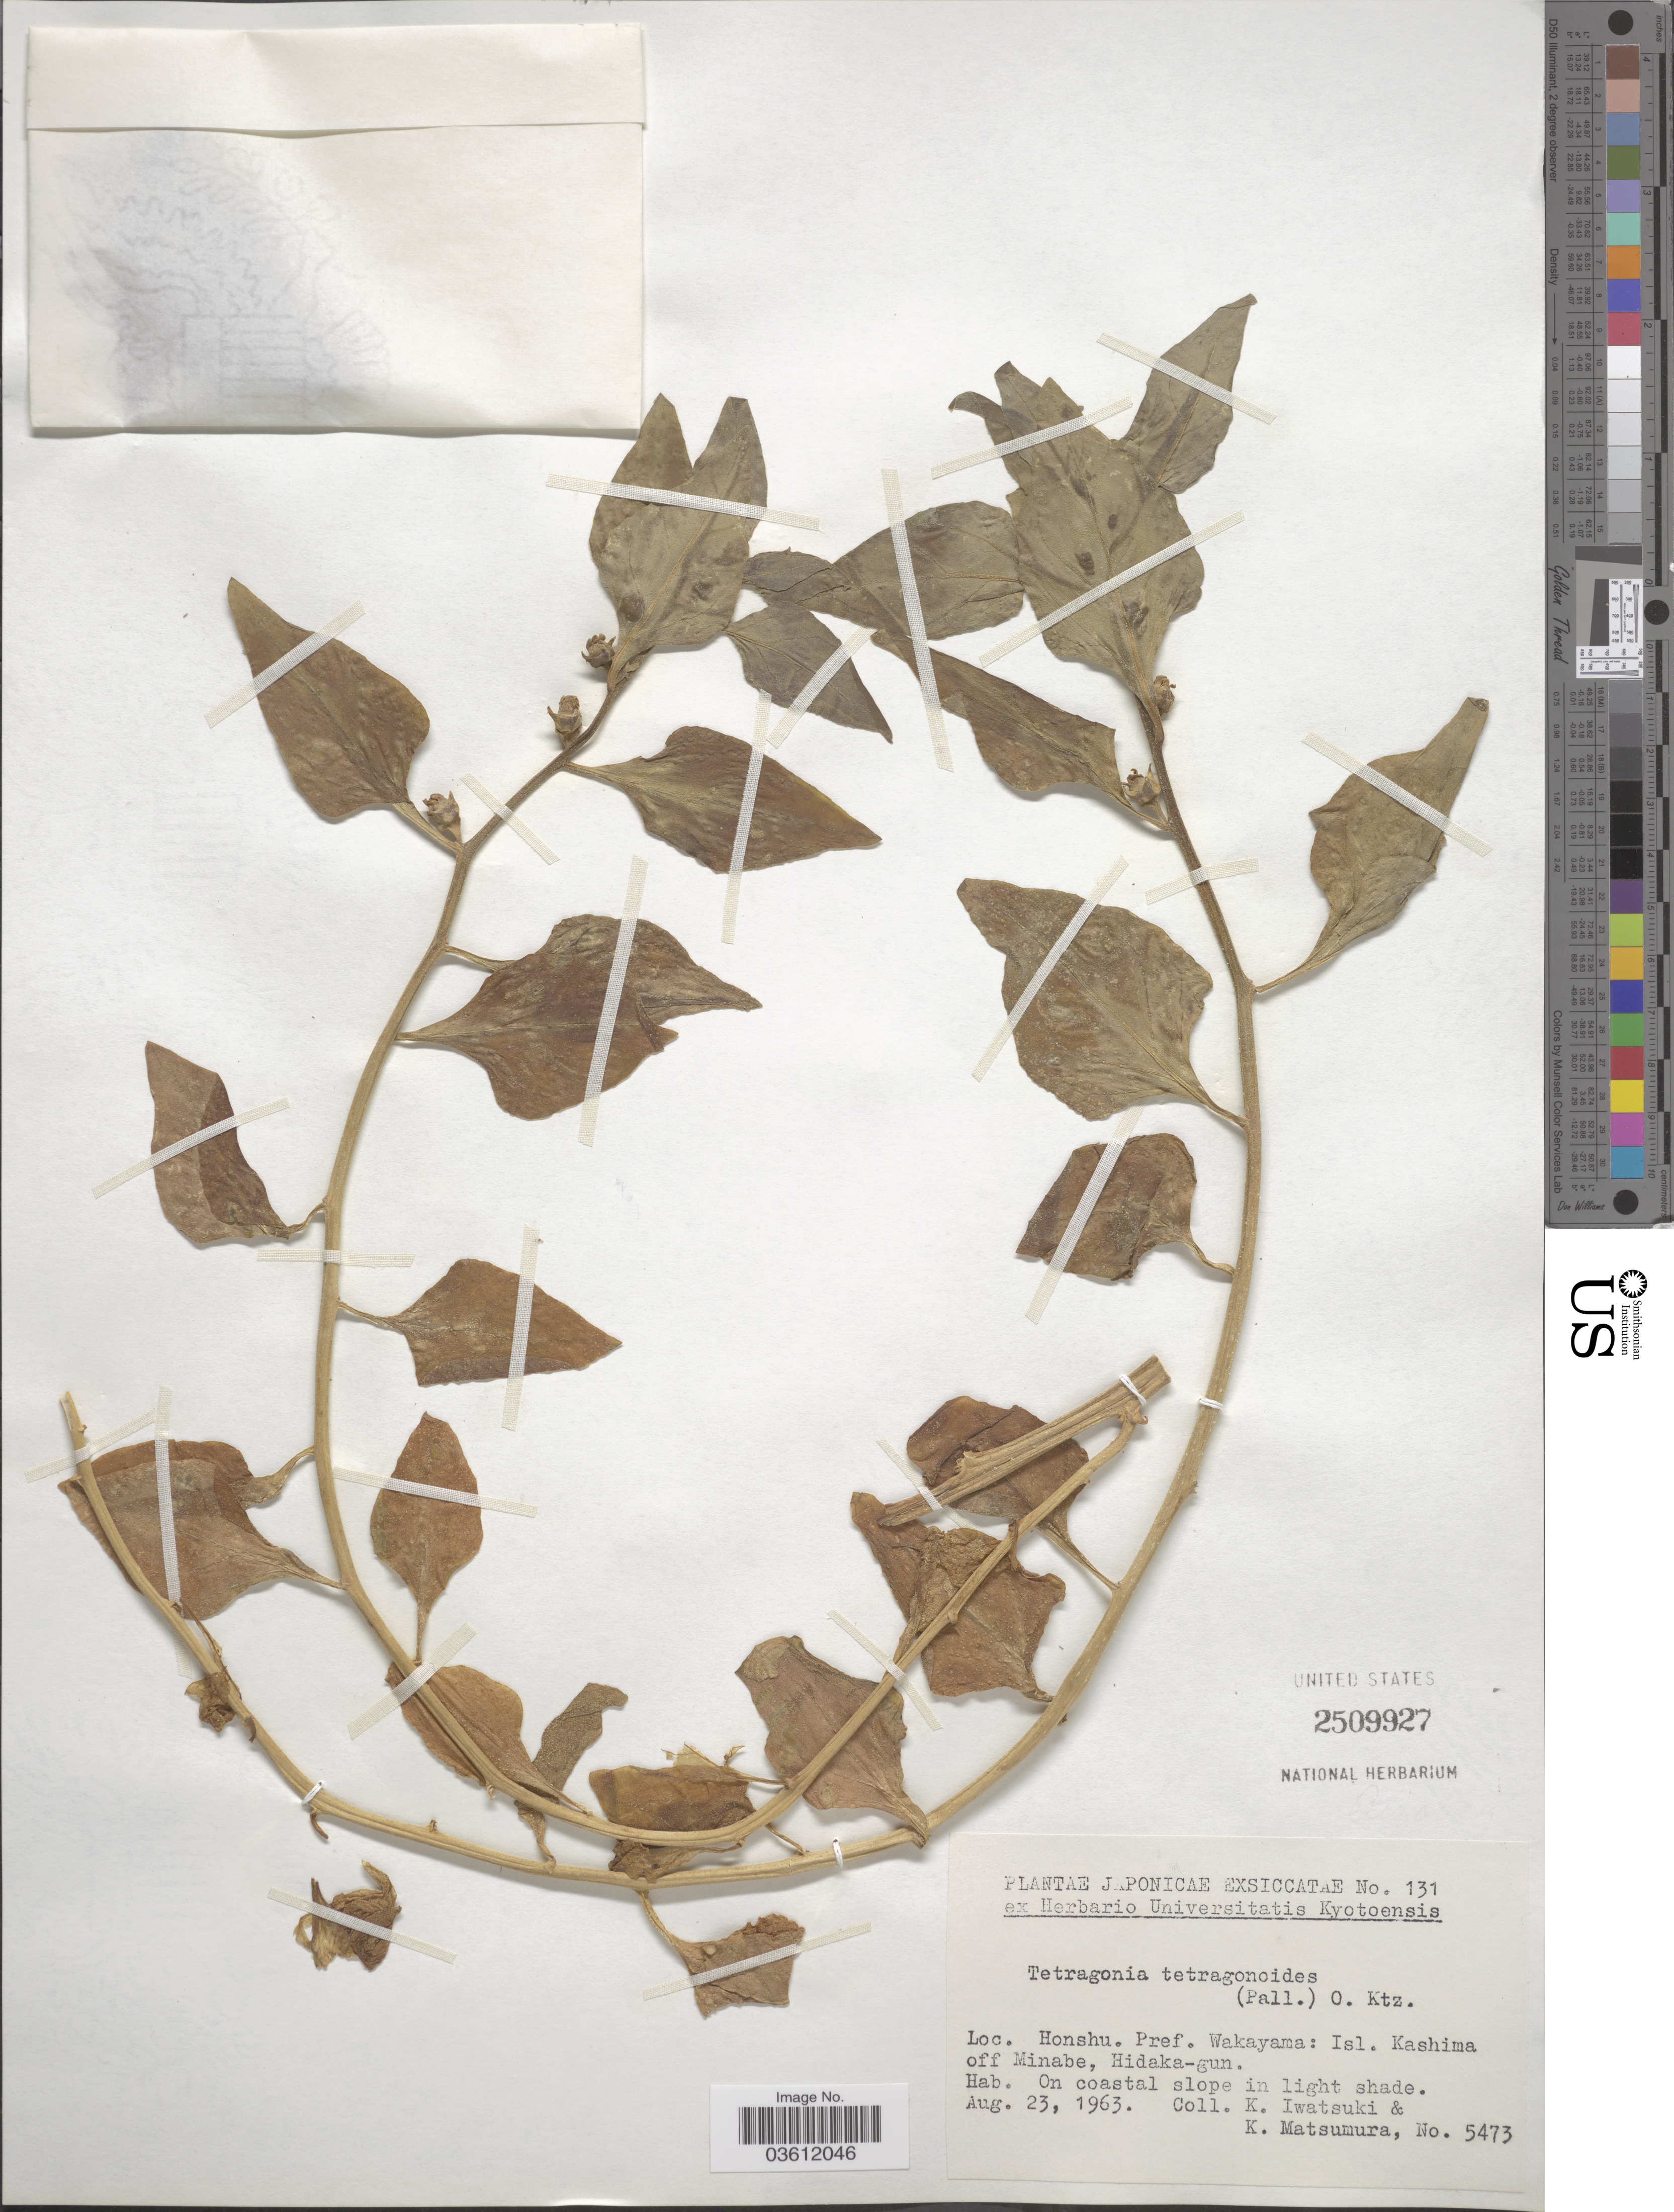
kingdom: Plantae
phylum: Tracheophyta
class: Magnoliopsida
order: Caryophyllales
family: Aizoaceae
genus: Tetragonia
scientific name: Tetragonia tetragonoides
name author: (Pall.) Kuntze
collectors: K. Iwatsuki & K. Matsumura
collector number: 5473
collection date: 1963-08-23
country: Japan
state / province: Wakayama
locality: Honshu. Pref. Wakayama: Isl. Kashima off Minabe, Hidaka-gun.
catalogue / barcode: US 2509927